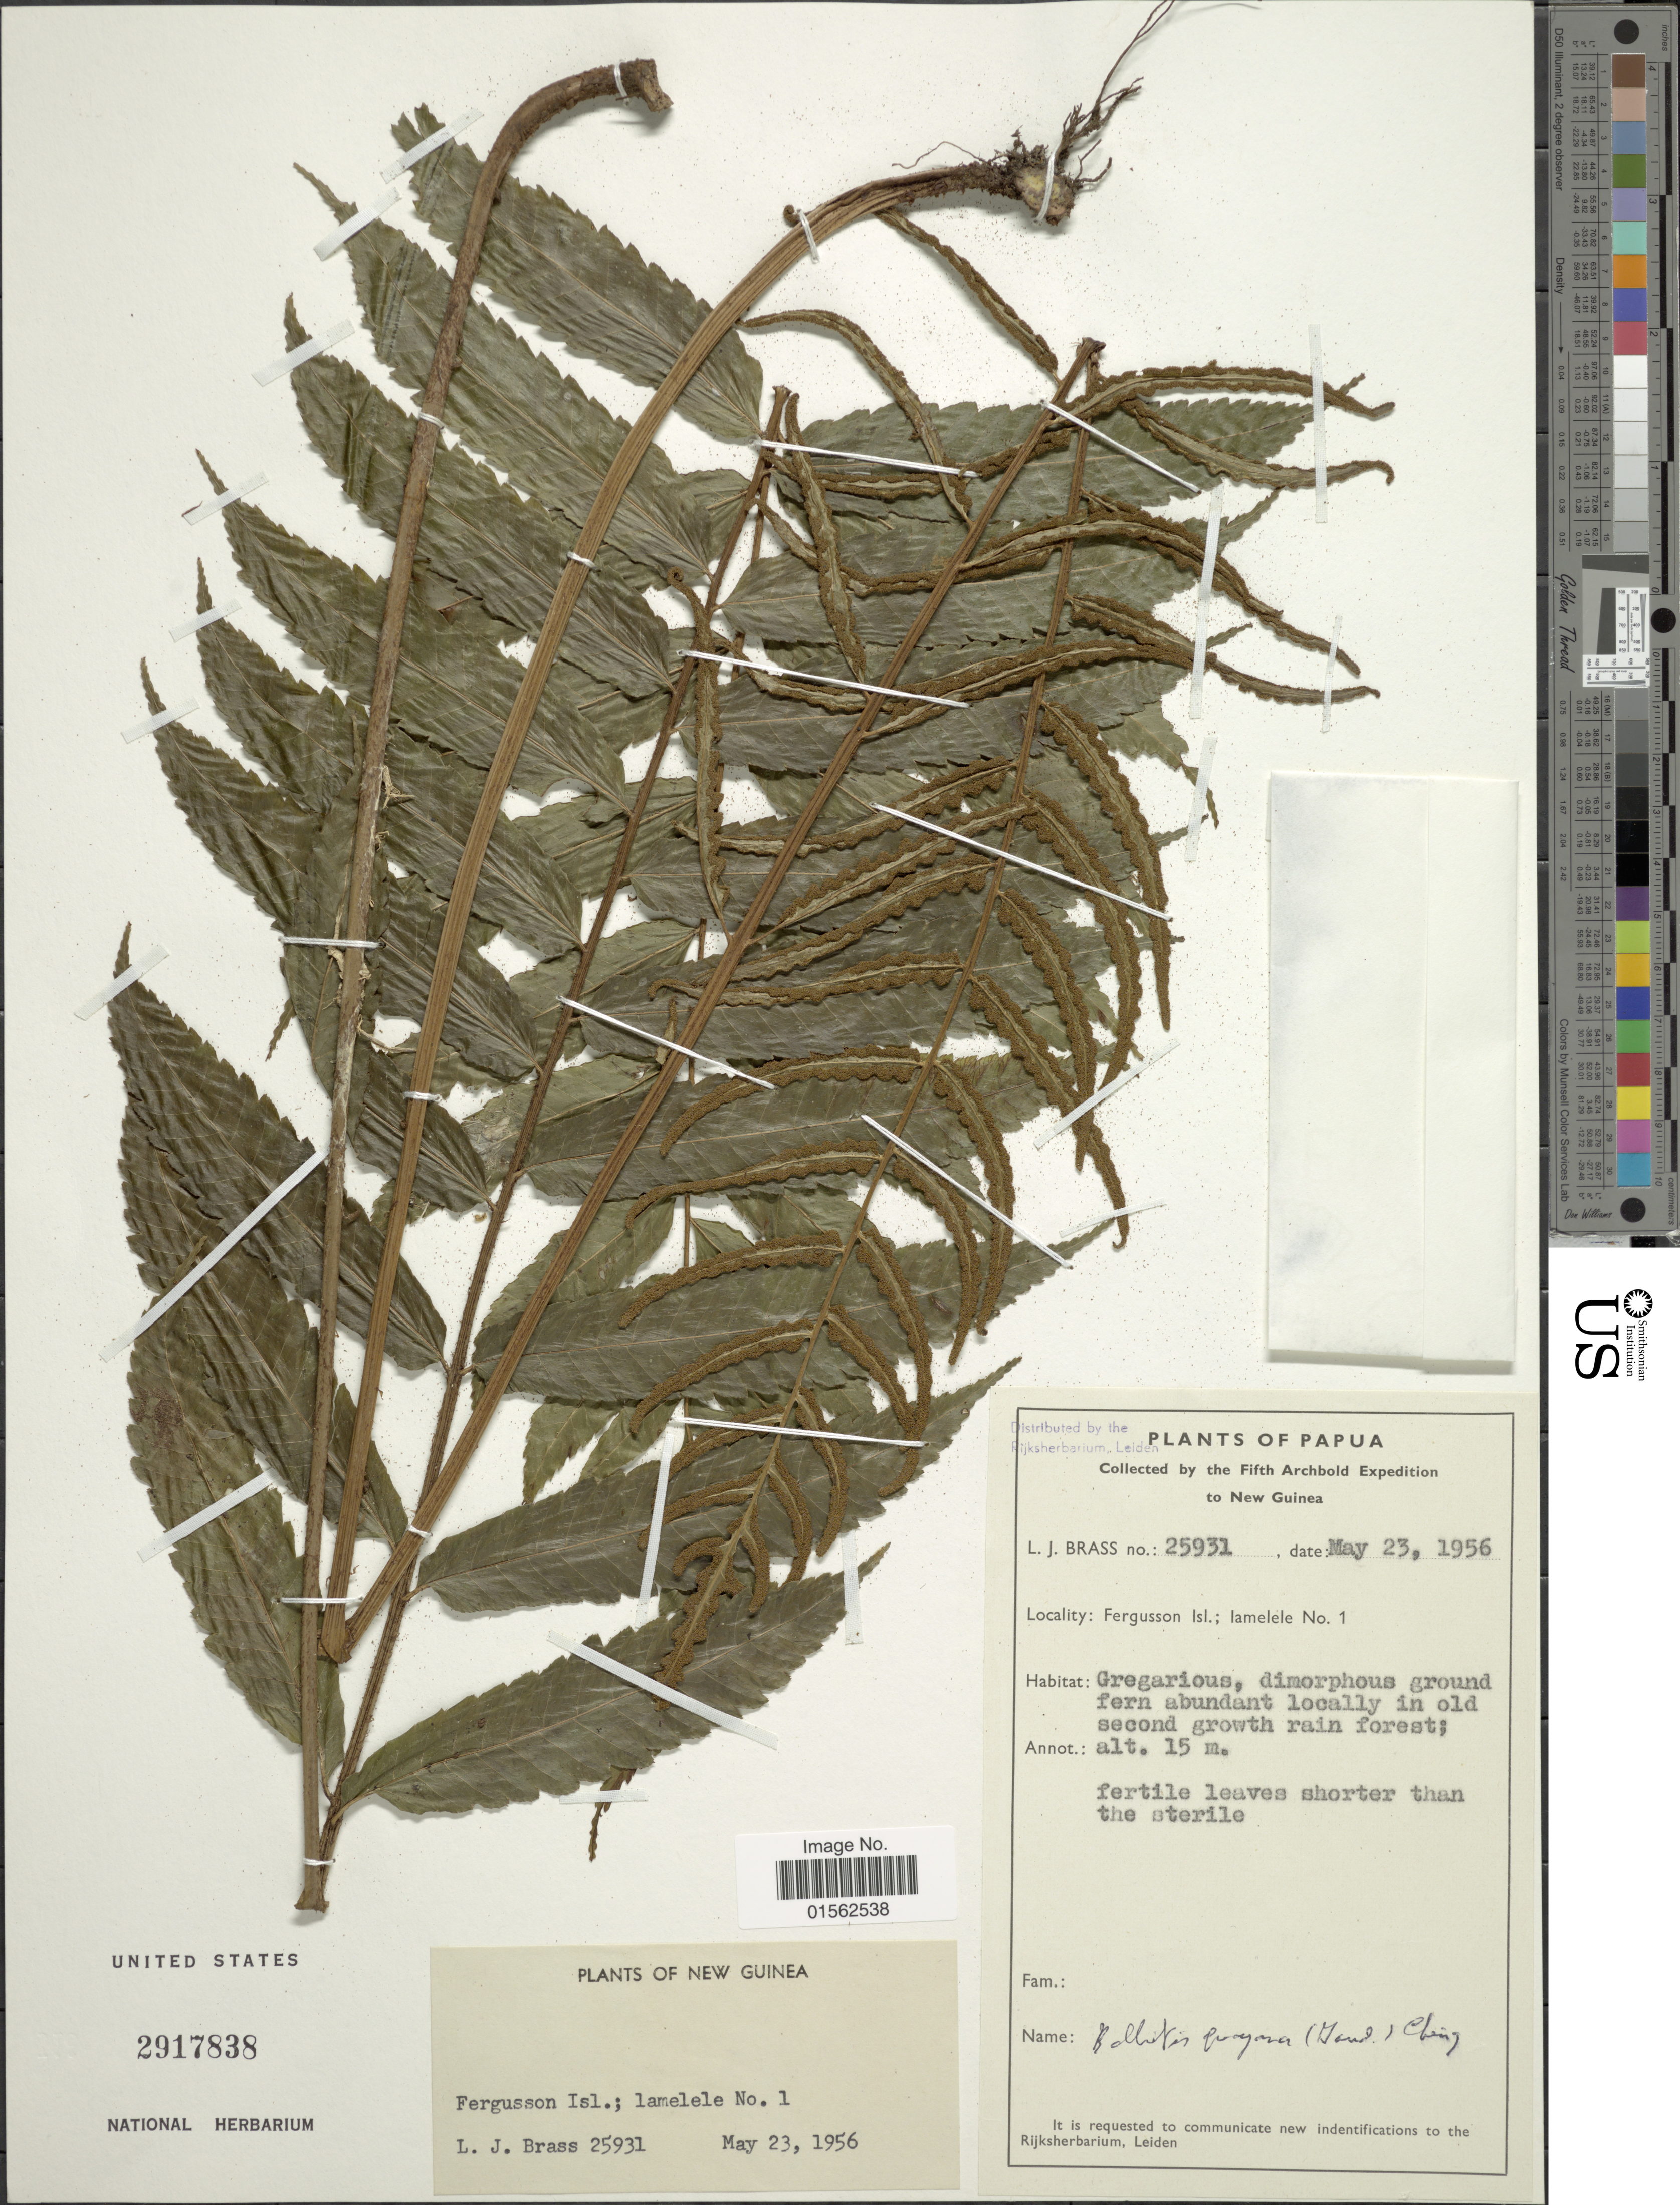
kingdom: Plantae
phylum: Tracheophyta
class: Polypodiopsida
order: Polypodiales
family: Dryopteridaceae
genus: Bolbitis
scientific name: Bolbitis quoyana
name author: (Gaudich.) Ching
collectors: L. J. Brass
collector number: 25931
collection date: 1956-05-23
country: Papua New Guinea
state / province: Milne Bay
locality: New Guinea, Fergusson Isl., lamelele No. 1, in old secondary growth rain forest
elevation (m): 15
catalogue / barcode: US 2917838